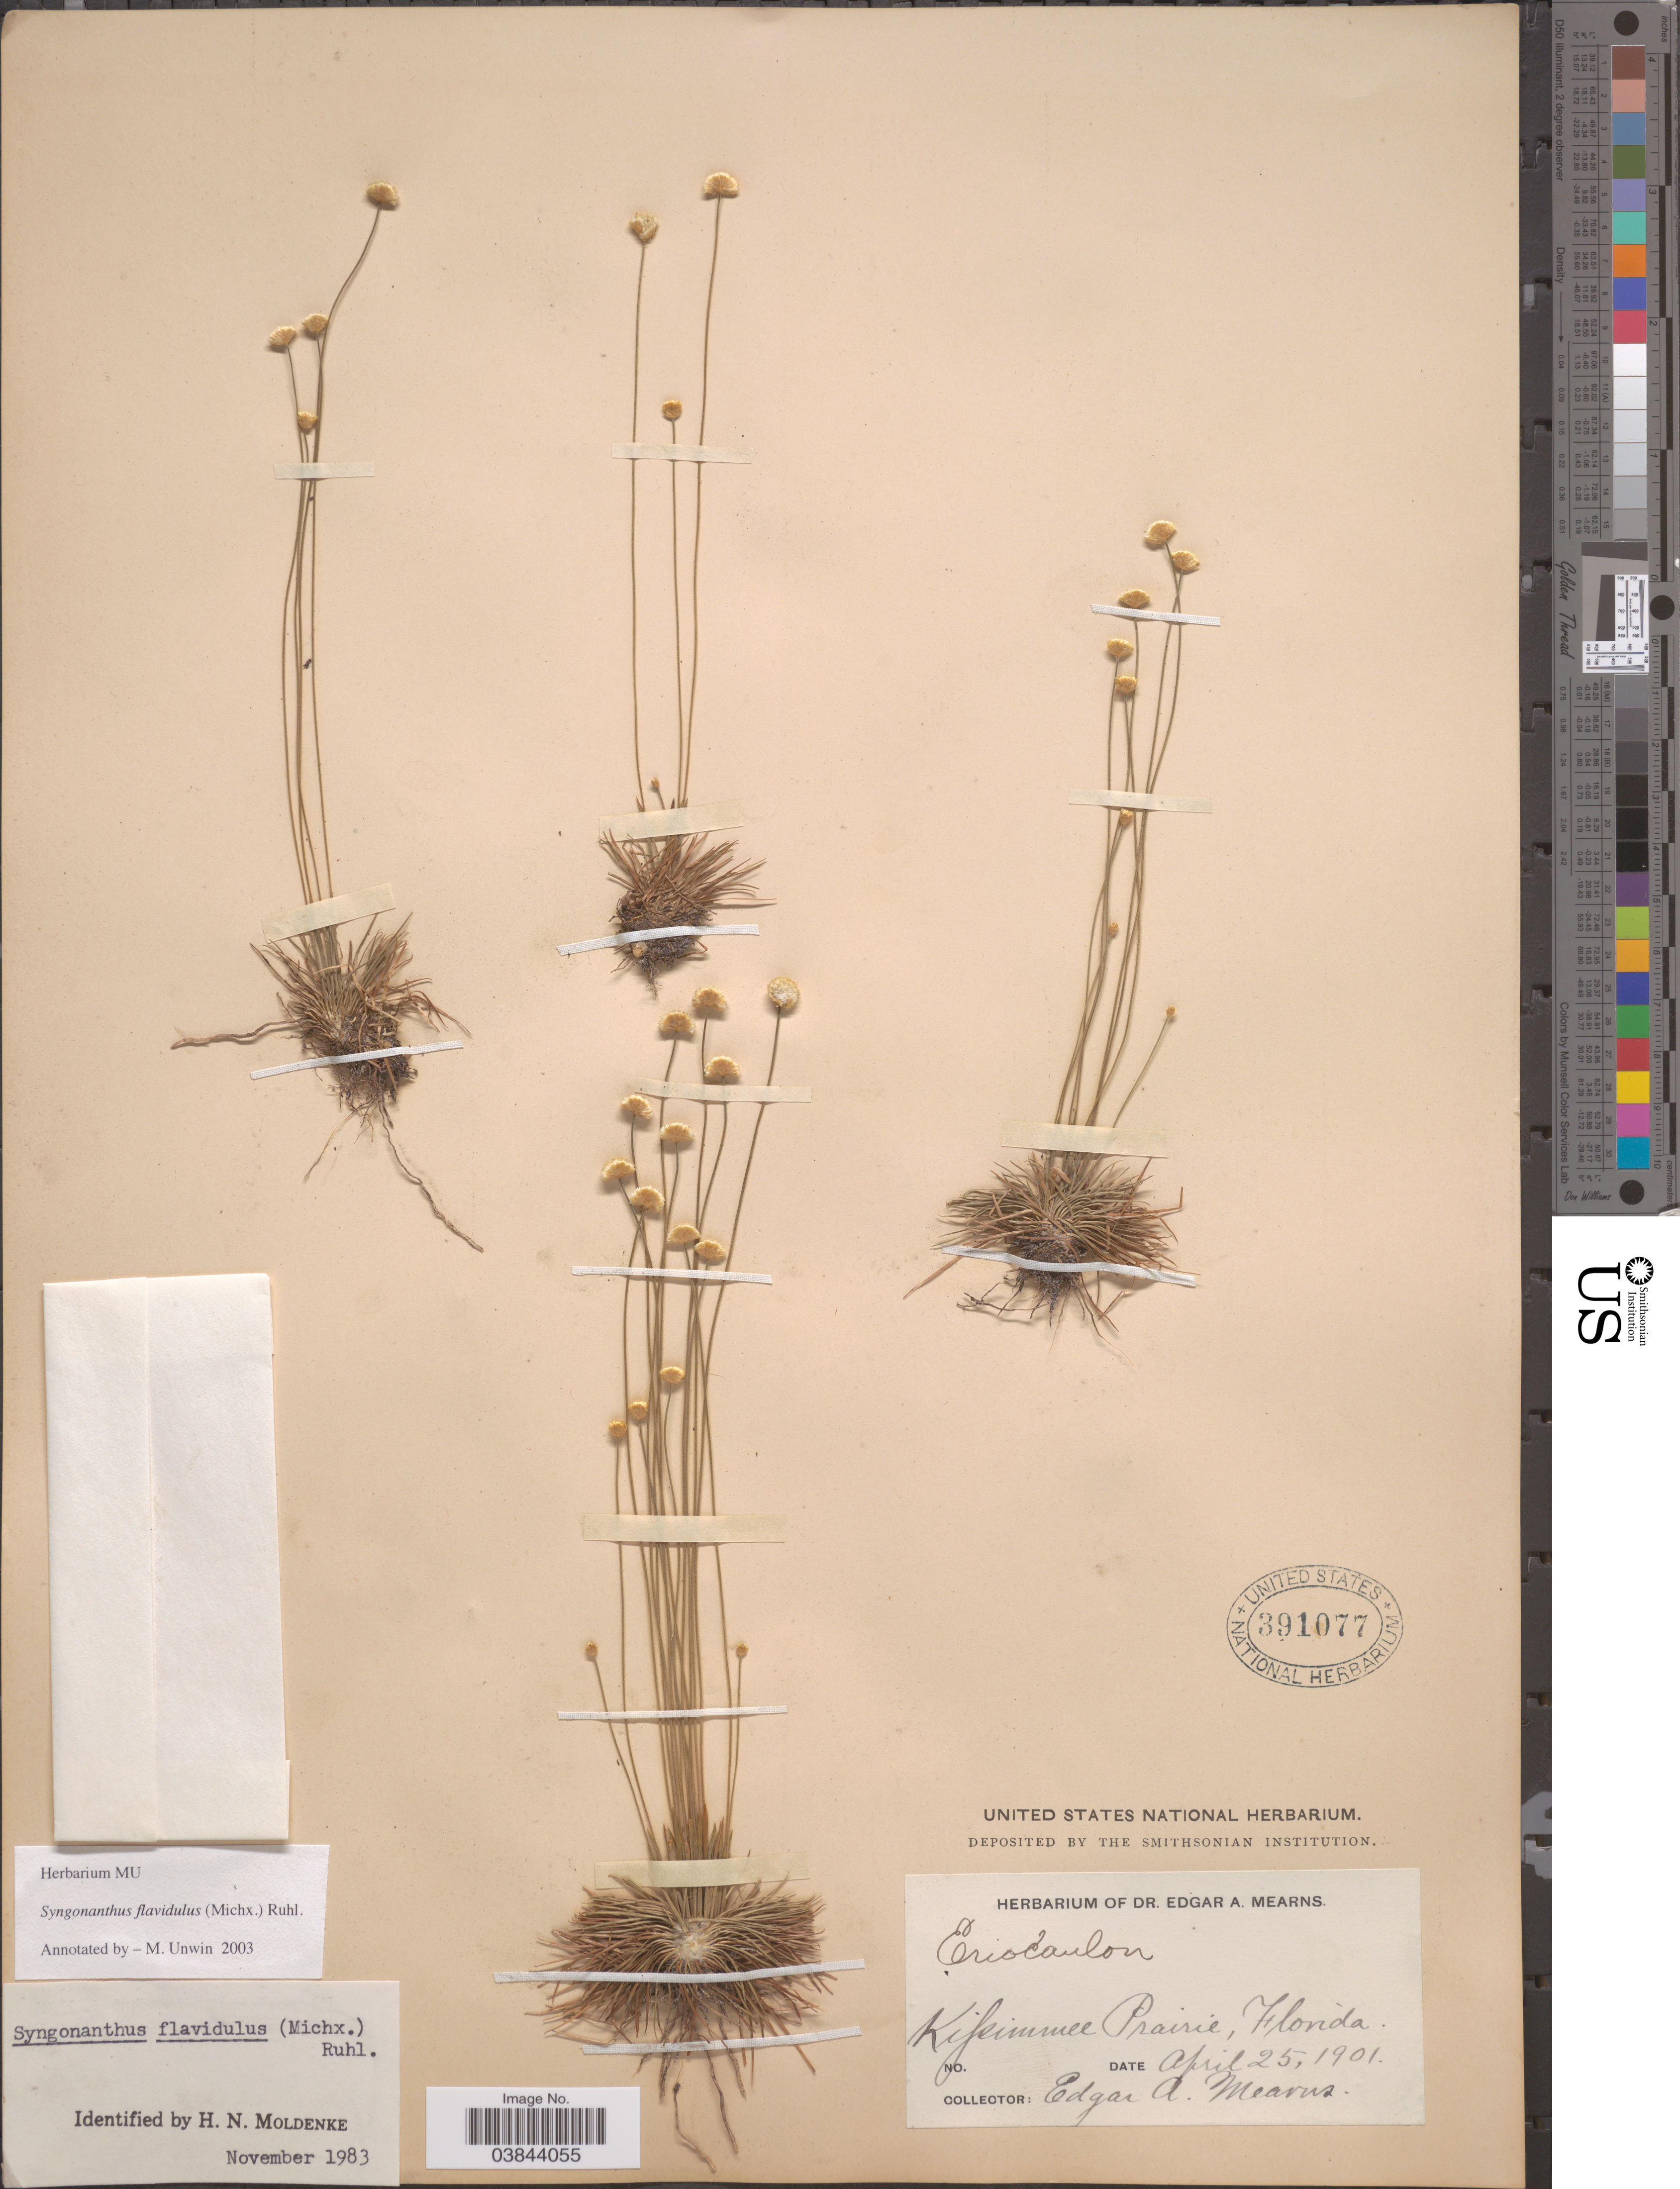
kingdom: Plantae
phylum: Tracheophyta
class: Liliopsida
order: Poales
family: Eriocaulaceae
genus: Syngonanthus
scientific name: Syngonanthus flavidulus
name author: (Michx.) Ruhland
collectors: E. A. Mearns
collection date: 1901-04-25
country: United States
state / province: Florida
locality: Kissimmee Prairie.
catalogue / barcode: US 391077